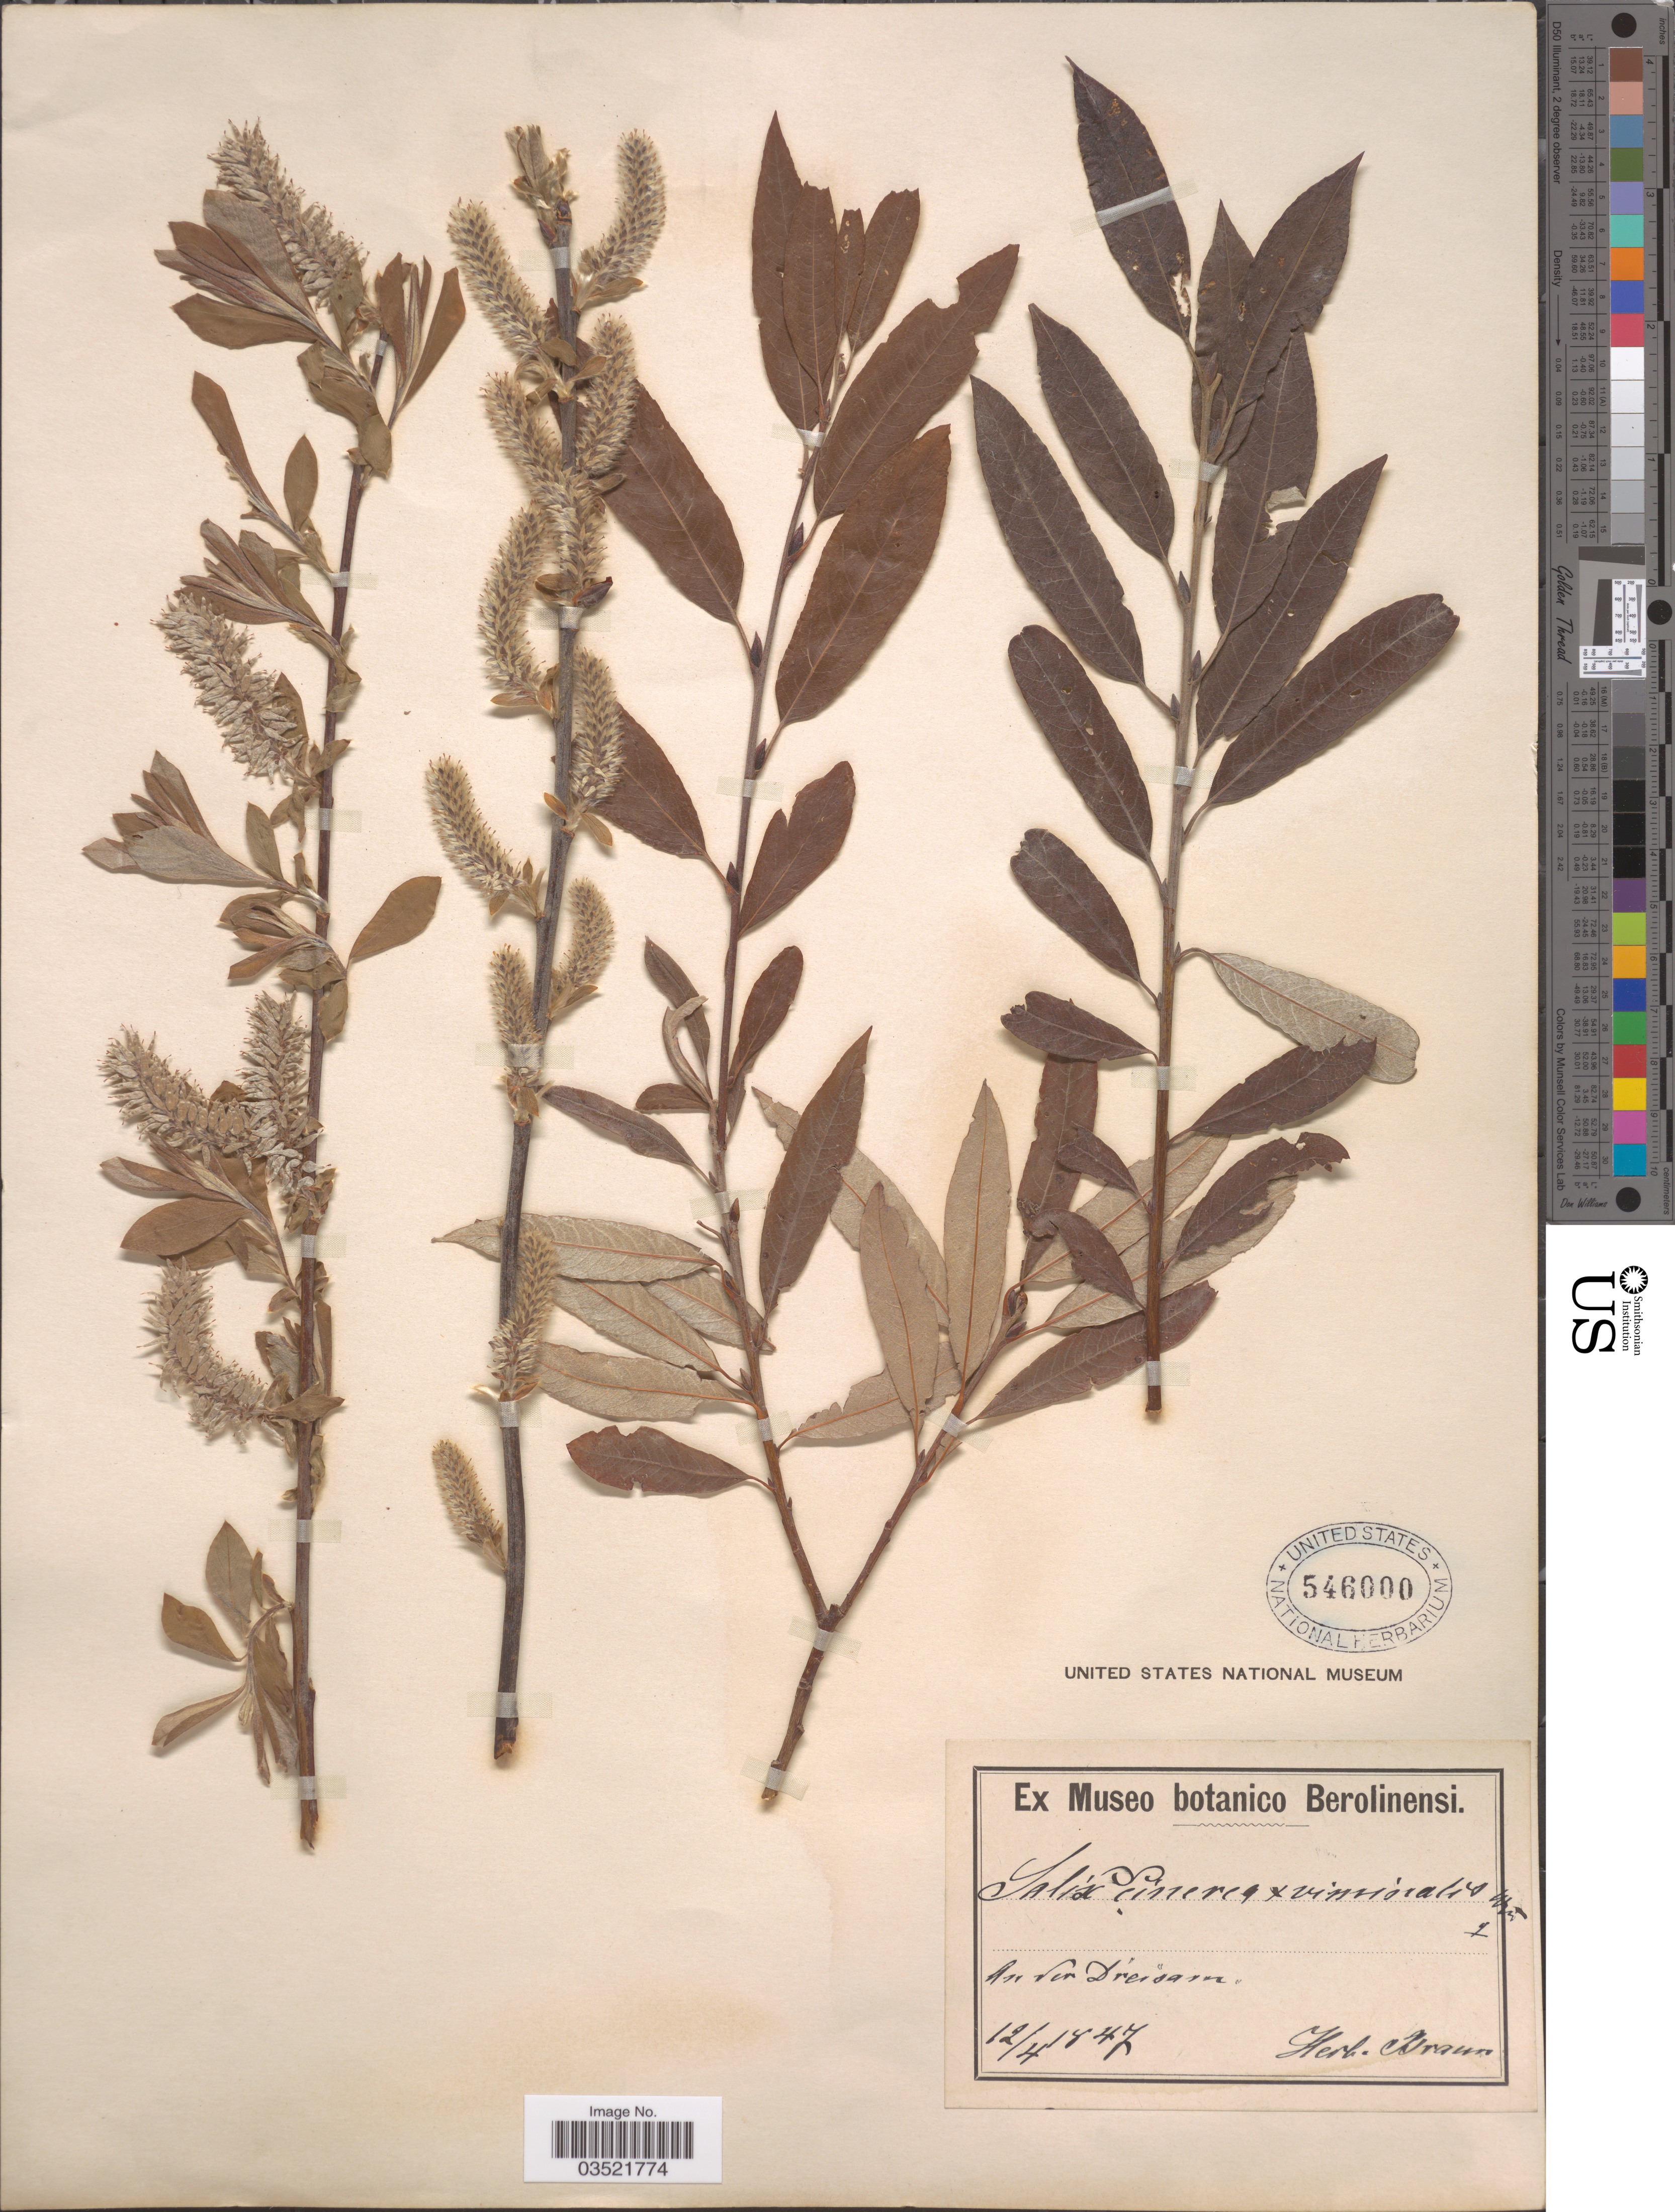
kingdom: Plantae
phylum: Tracheophyta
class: Magnoliopsida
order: Malpighiales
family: Salicaceae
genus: Salix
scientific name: Salix cinerea x S. viminalis L.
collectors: ex herb. A. Braun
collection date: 1847-04-12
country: Germany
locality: An der Dreisam.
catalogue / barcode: US 546000